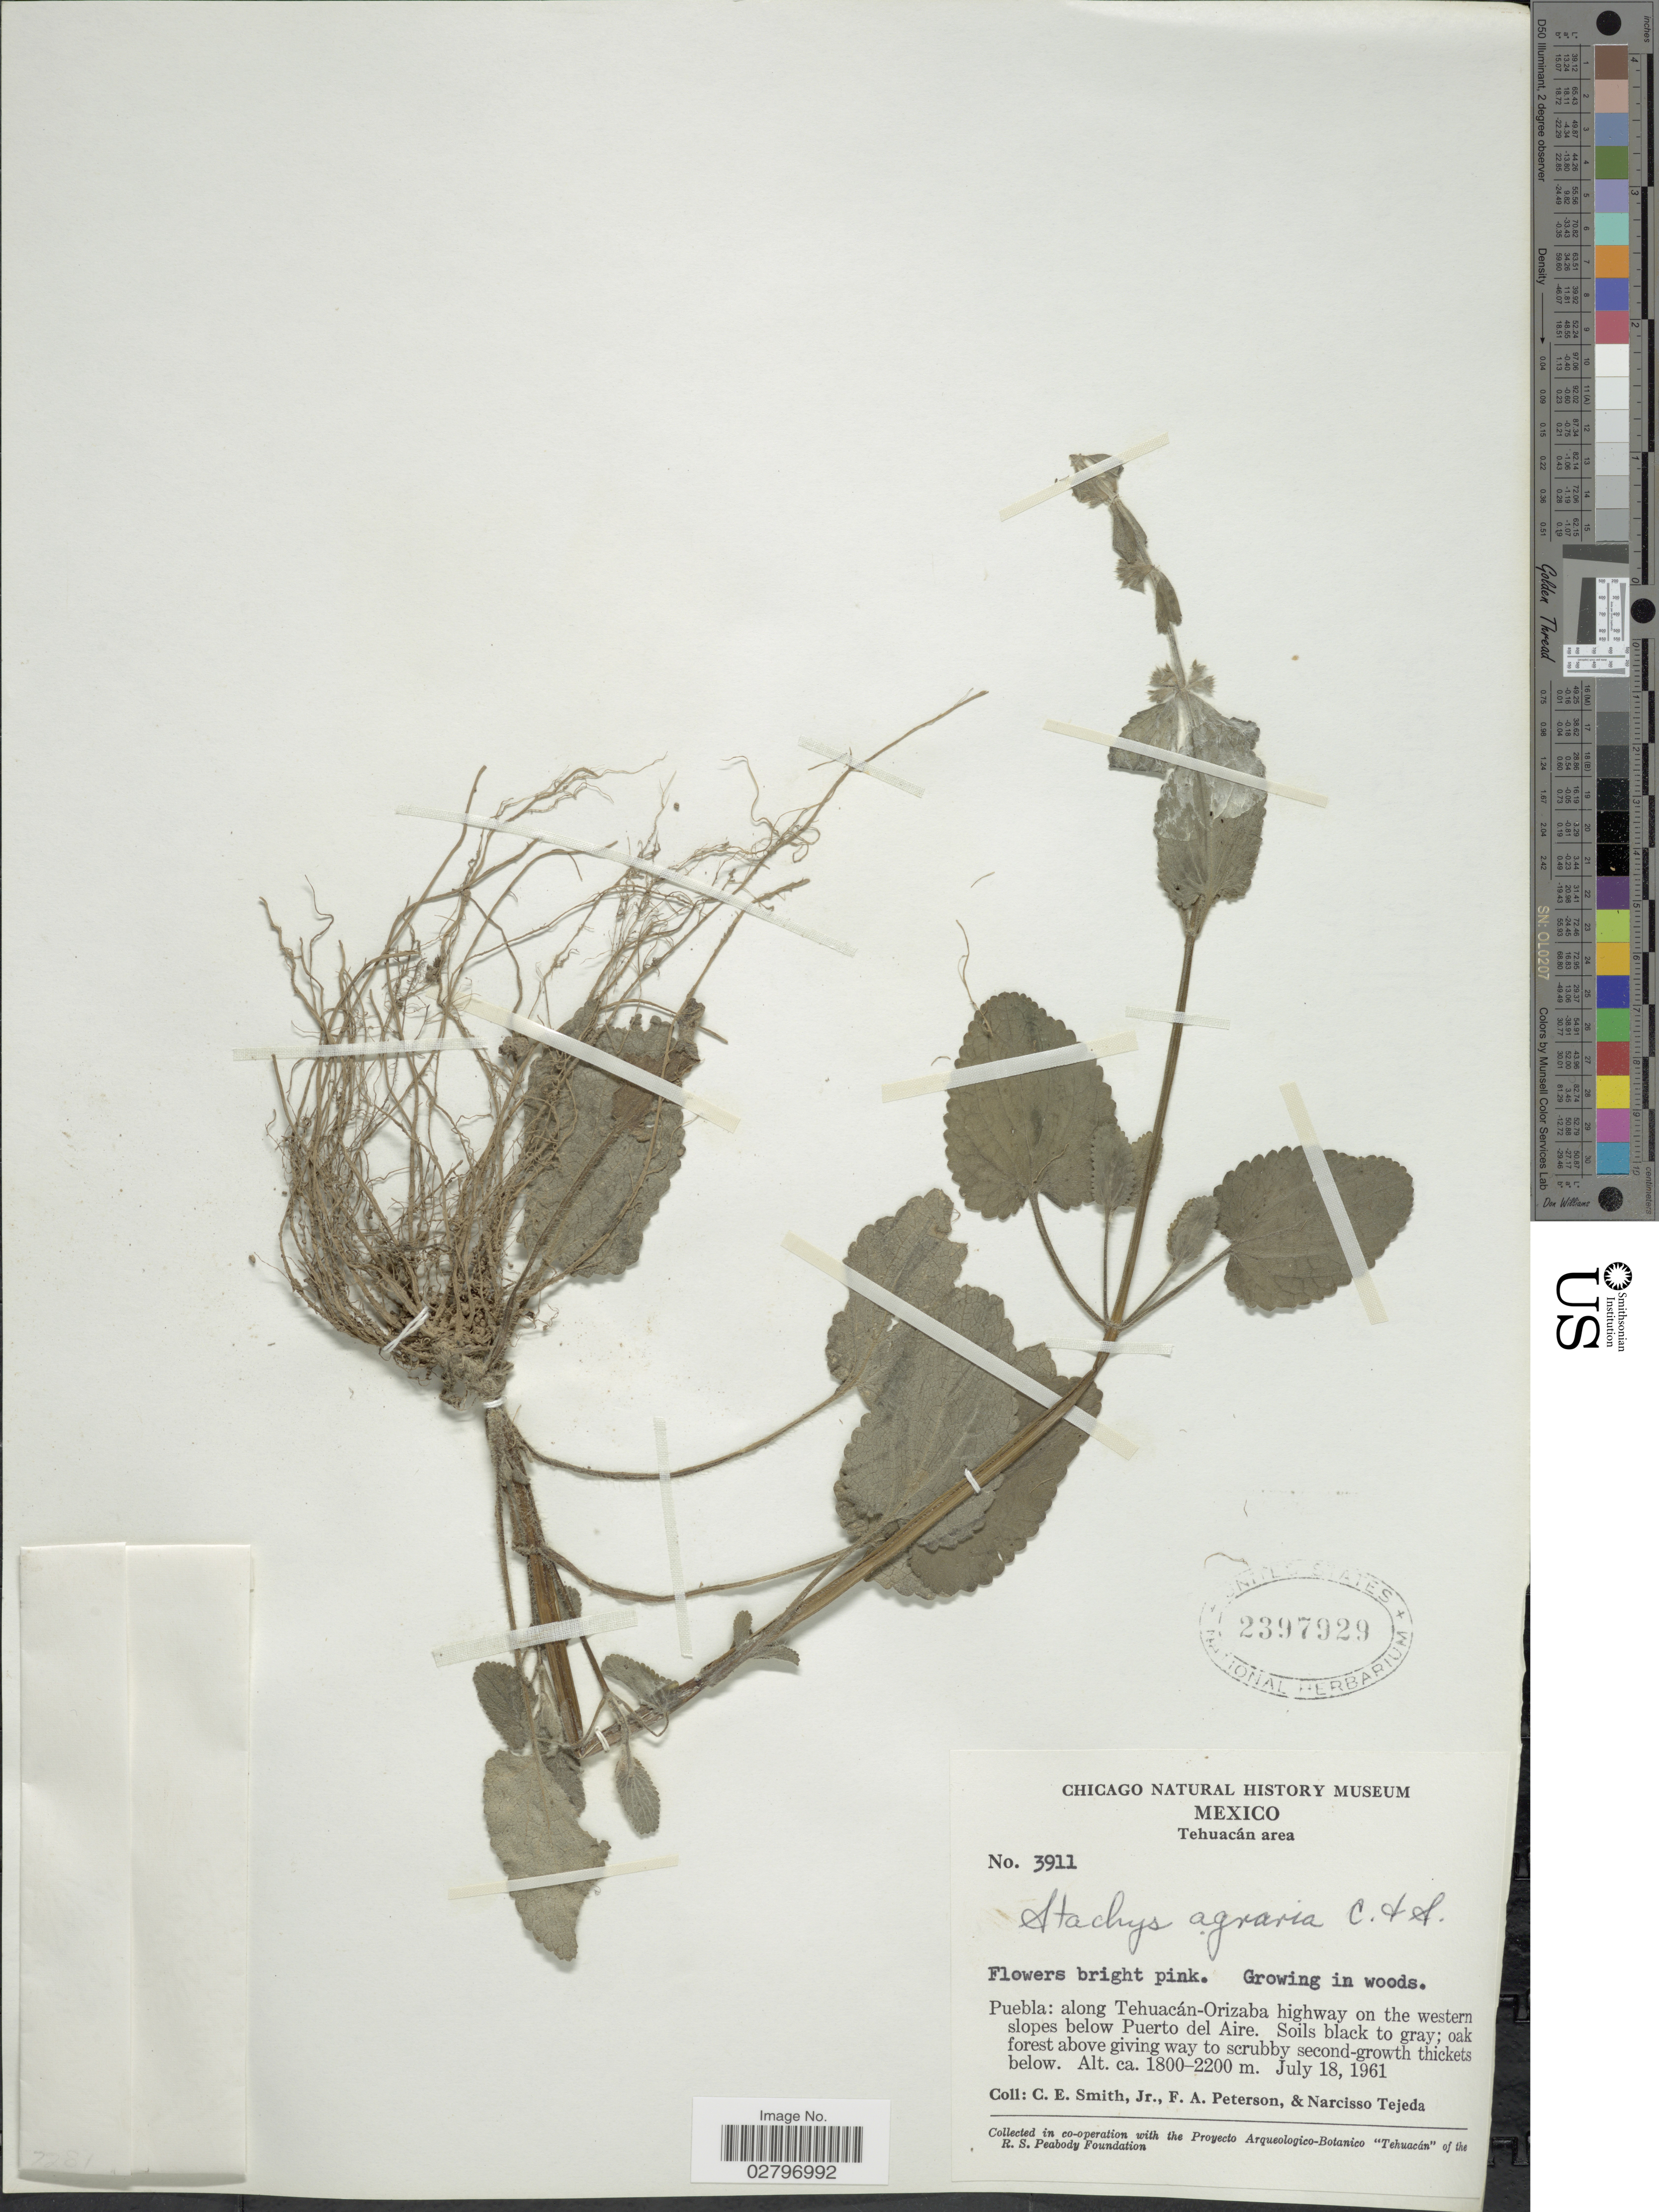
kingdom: Plantae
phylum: Tracheophyta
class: Magnoliopsida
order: Lamiales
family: Lamiaceae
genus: Stachys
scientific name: Stachys agraria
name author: Schltdl. & Cham.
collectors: C. E. Smith Jr., F. A. Peterson & N. Tejeda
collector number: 3911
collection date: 1961-07-18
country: Mexico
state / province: Puebla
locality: Tehuacán area, Puebla: along Tehuacán-Orizaba highway on the western slopes below Puerto del Aire.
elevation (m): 1800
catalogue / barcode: US 2397929